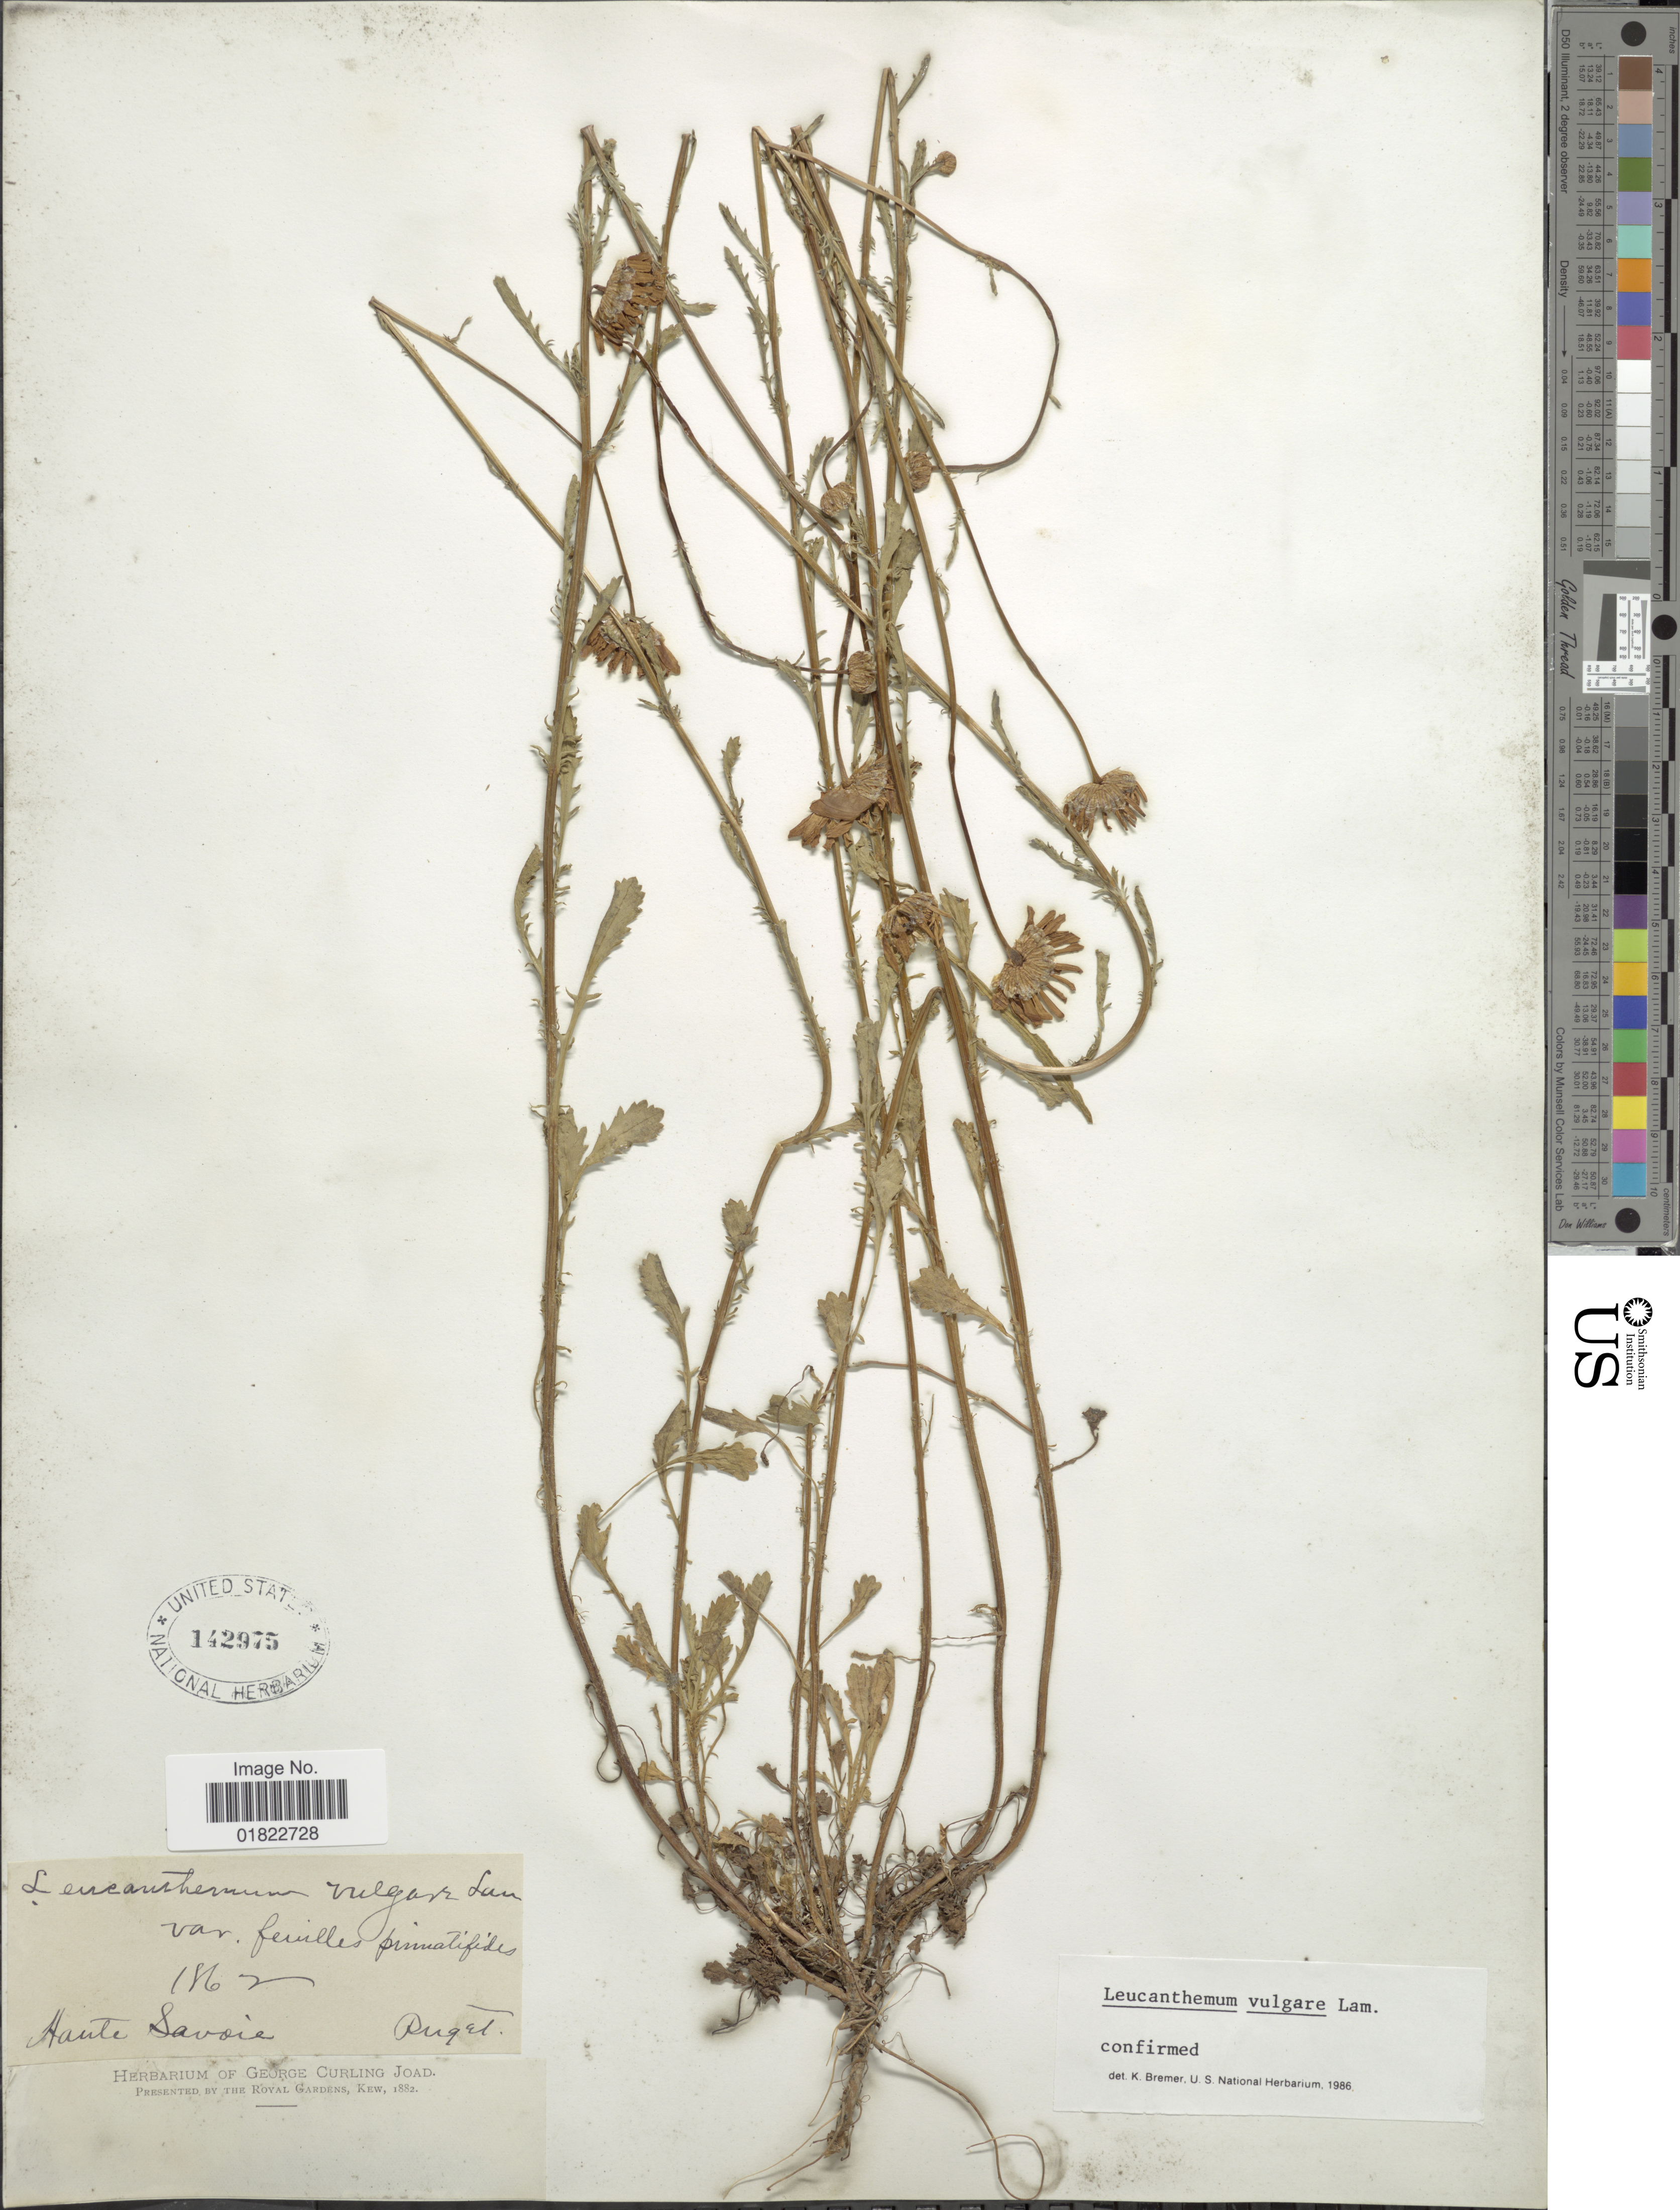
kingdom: Plantae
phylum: Tracheophyta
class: Magnoliopsida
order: Asterales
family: Asteraceae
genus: Leucanthemum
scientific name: Leucanthemum vulgare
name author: Lam.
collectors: Rugel, --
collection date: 1862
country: France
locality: Haute Savoie.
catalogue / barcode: US 142975